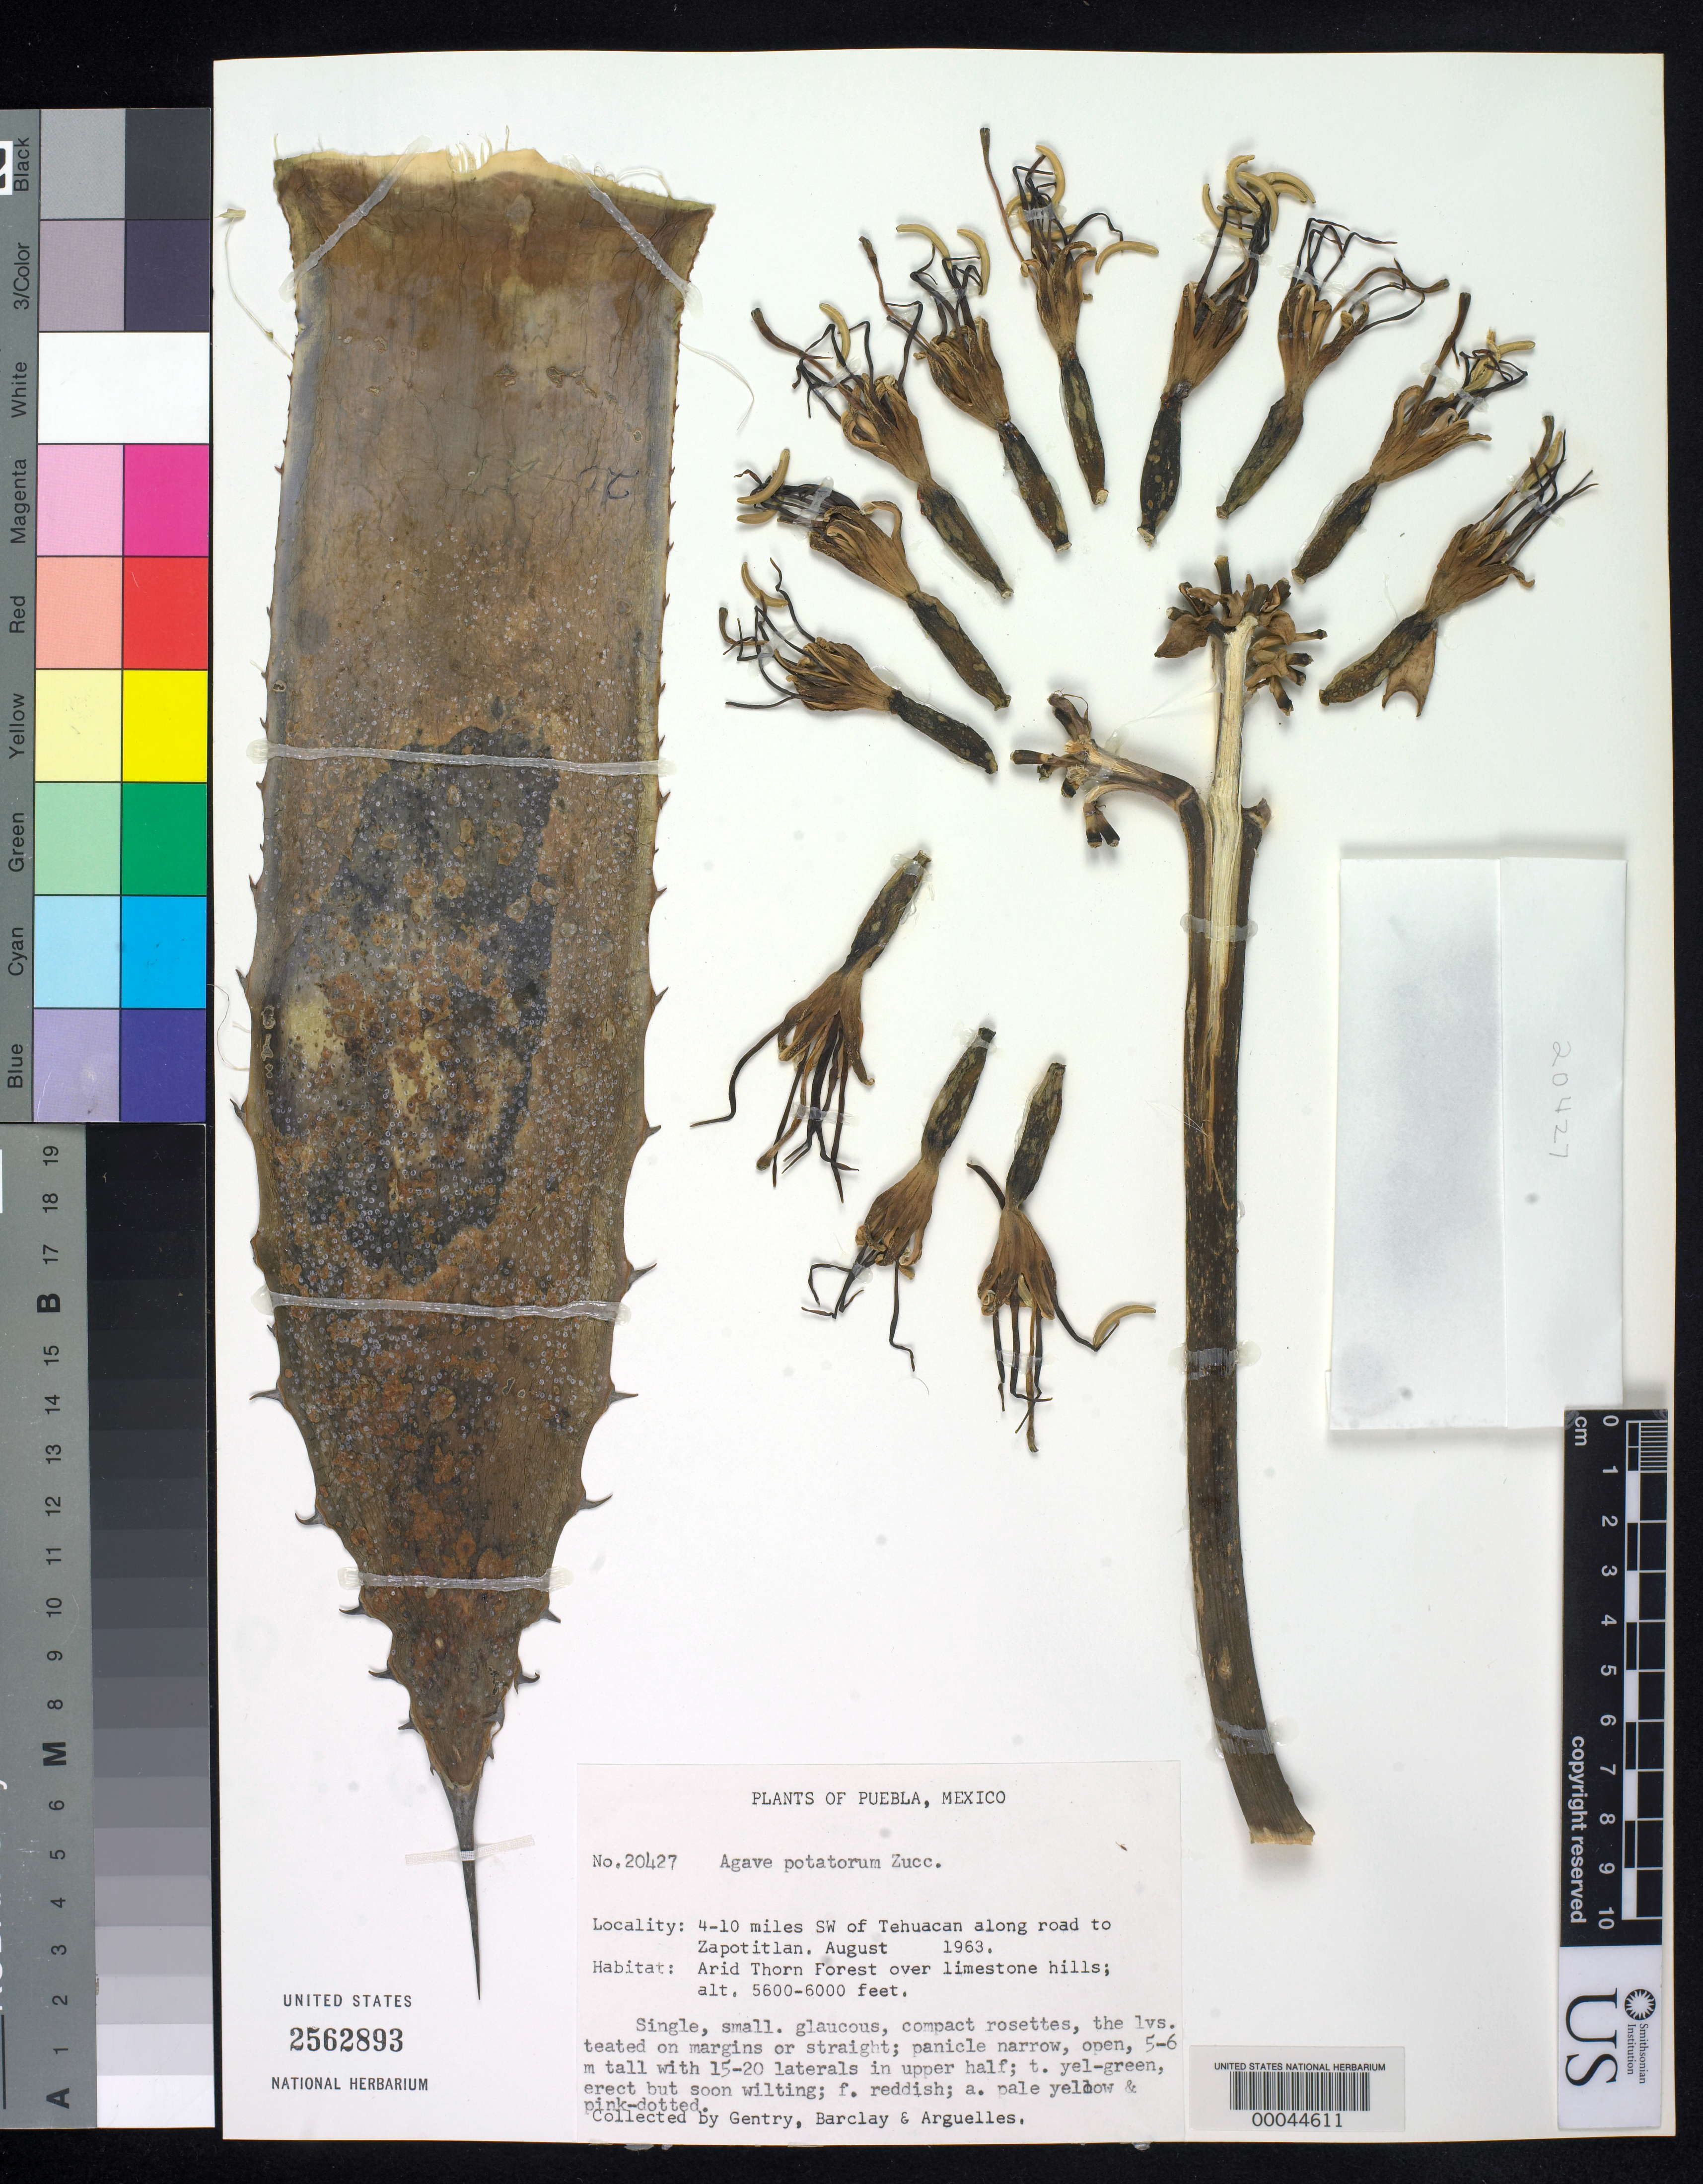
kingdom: Plantae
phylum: Tracheophyta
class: Liliopsida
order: Asparagales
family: Asparagaceae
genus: Agave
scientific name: Agave potatorum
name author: Zucc.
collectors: H. S. Gentry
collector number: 20427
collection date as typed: Aug 1963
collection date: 1963-08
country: Mexico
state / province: Puebla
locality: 4-10 mi SW of Tehuacan along road to Zapotitlan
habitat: Arid thorn forest over limestone hills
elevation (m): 1707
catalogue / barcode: US 2562893